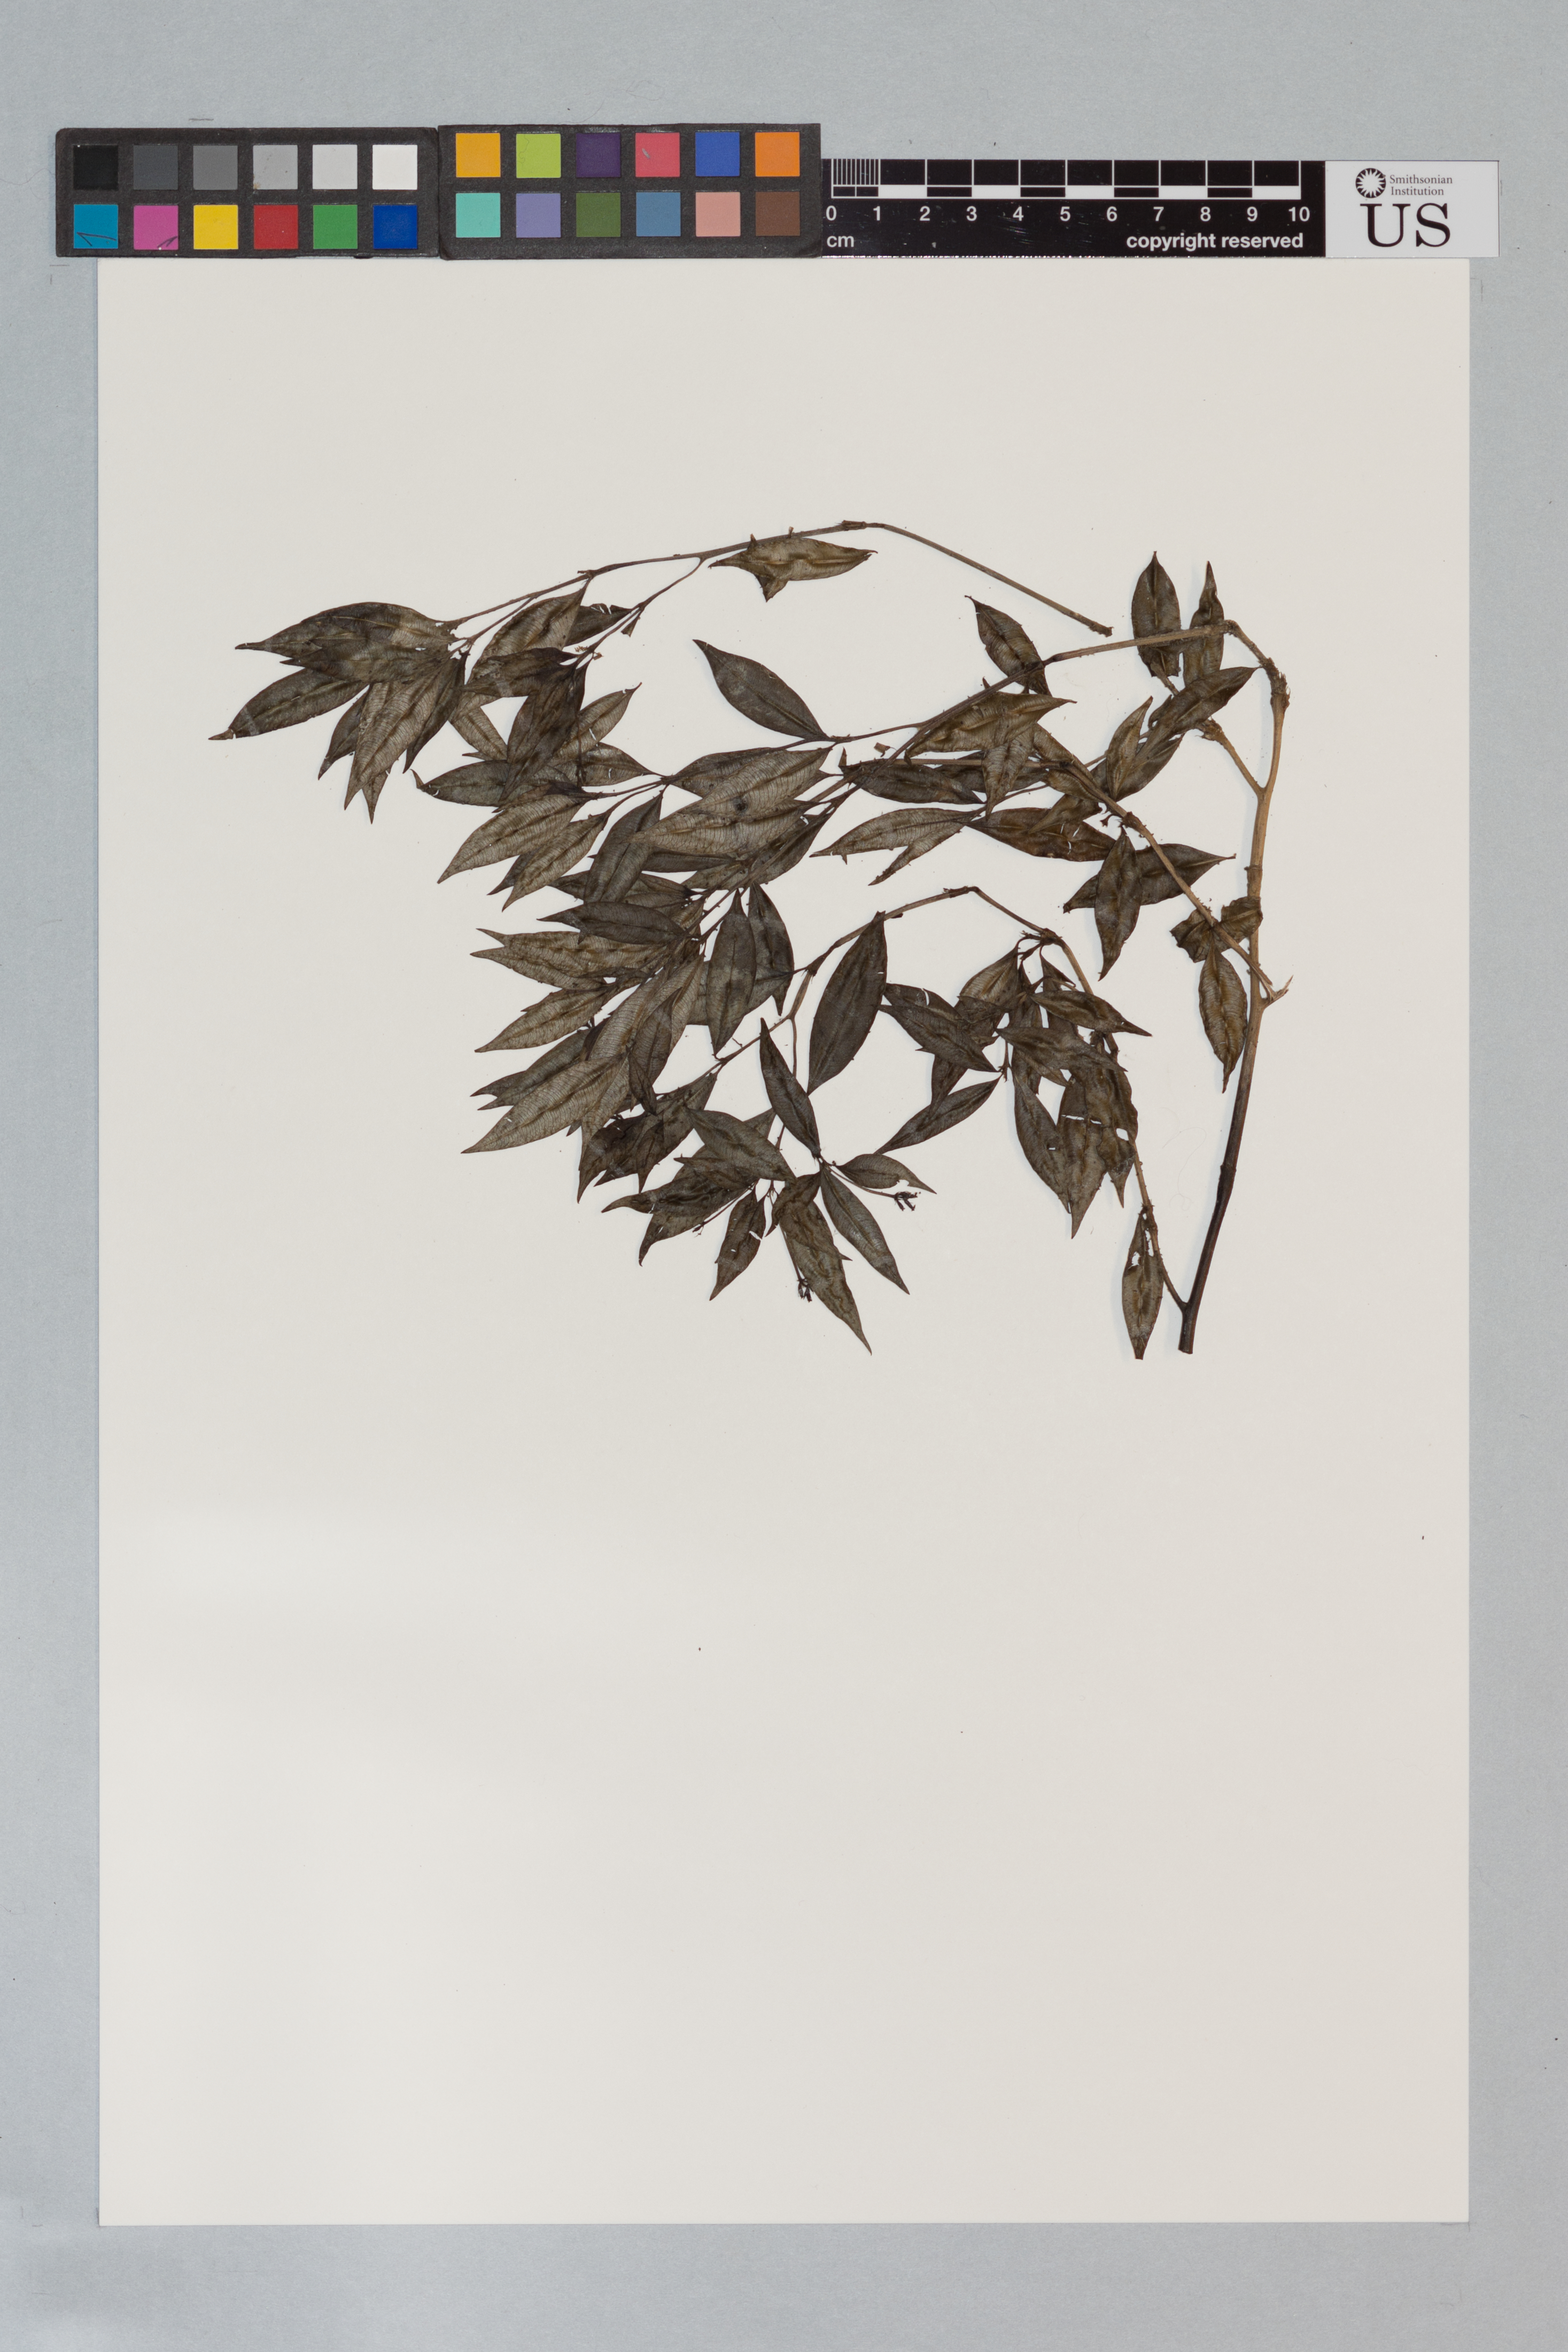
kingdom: Plantae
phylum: Tracheophyta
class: Magnoliopsida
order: Gentianales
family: Rubiaceae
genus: Psychotria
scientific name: Psychotria speluncae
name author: Standl. & Steyerm.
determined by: Taylor, Charlotte M.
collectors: H. D. Clarke, C. Perry, E. Tripp, S. R. Stern & D. Gittens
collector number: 11952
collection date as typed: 22 June 2004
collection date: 2004-06-22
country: Guyana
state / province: Cuyuni-Mazaruni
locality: Mt. Maringma, slope below sub-summit plateau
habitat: Dense forest on sandstone and peat with Schefflera, Euterpe and Licania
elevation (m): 1490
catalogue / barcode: US 3494830